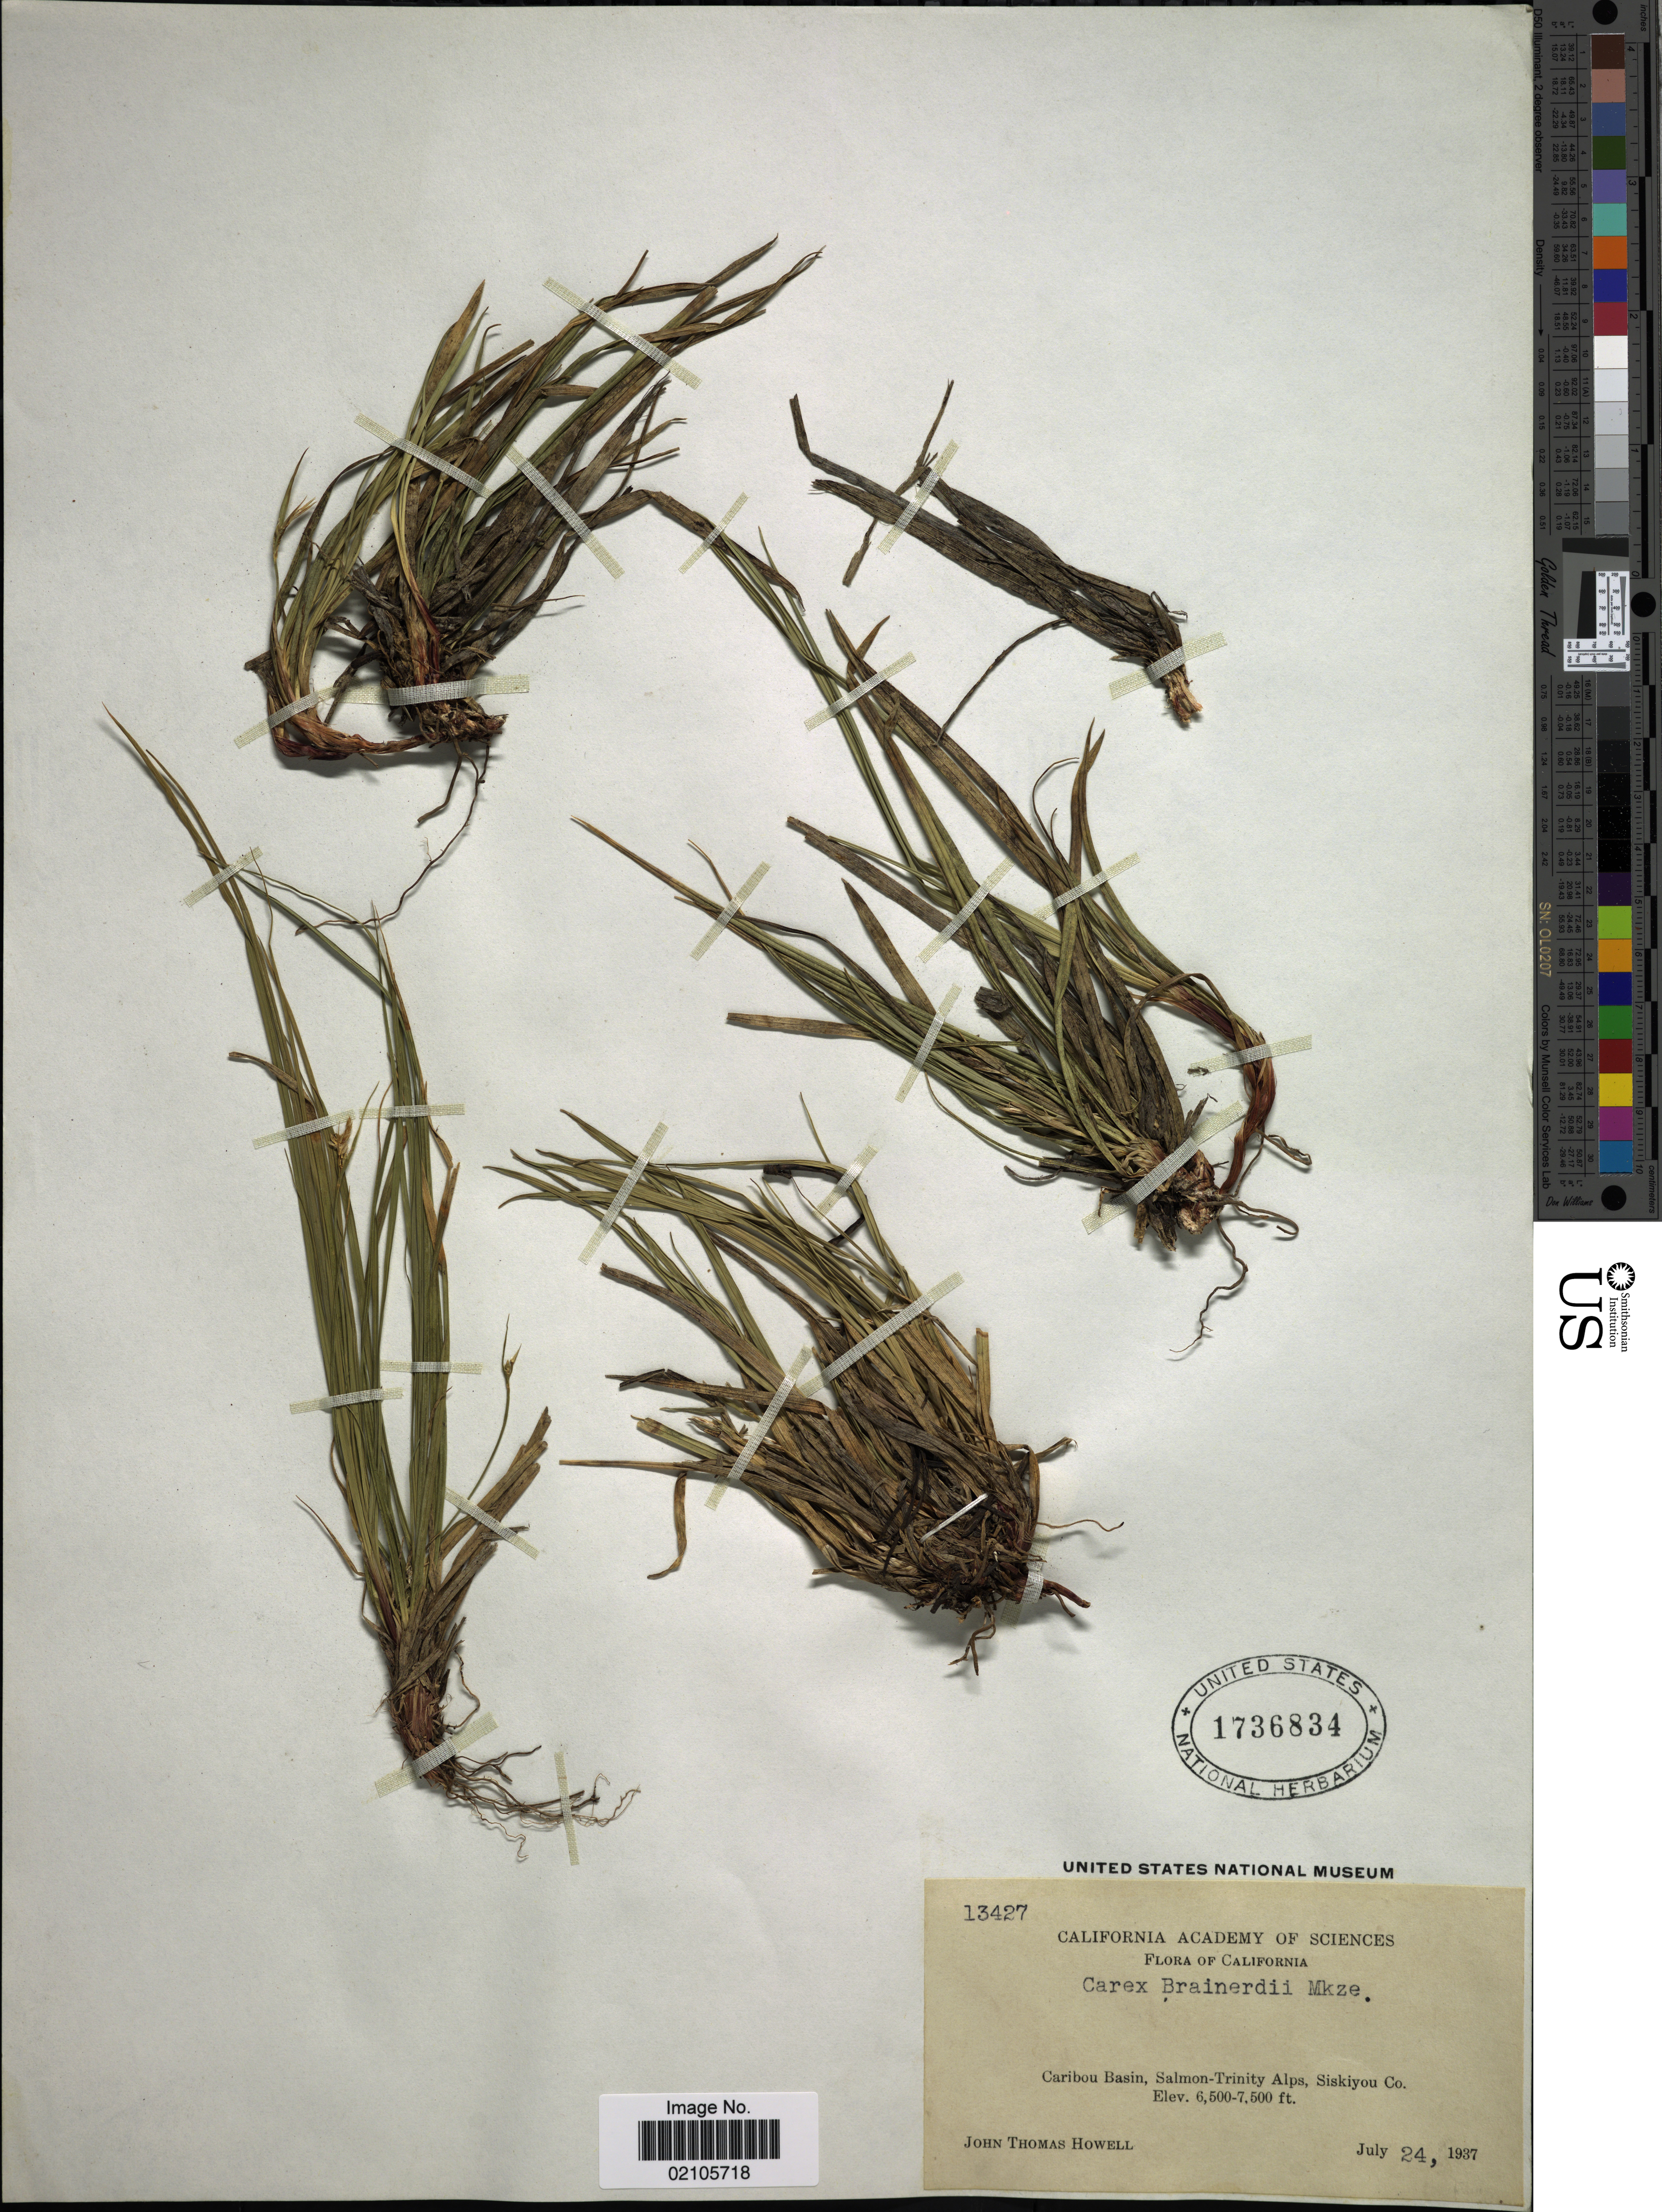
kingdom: Plantae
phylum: Tracheophyta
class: Liliopsida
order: Poales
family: Cyperaceae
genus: Carex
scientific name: Carex brainerdii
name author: Mack.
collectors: J. T. Howell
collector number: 13427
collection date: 1937-07-24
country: United States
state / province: California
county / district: Siskiyou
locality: Caribou Basin, Salmon-Trinity Alps, Siskiyou Co.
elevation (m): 1981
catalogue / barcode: US 1736834